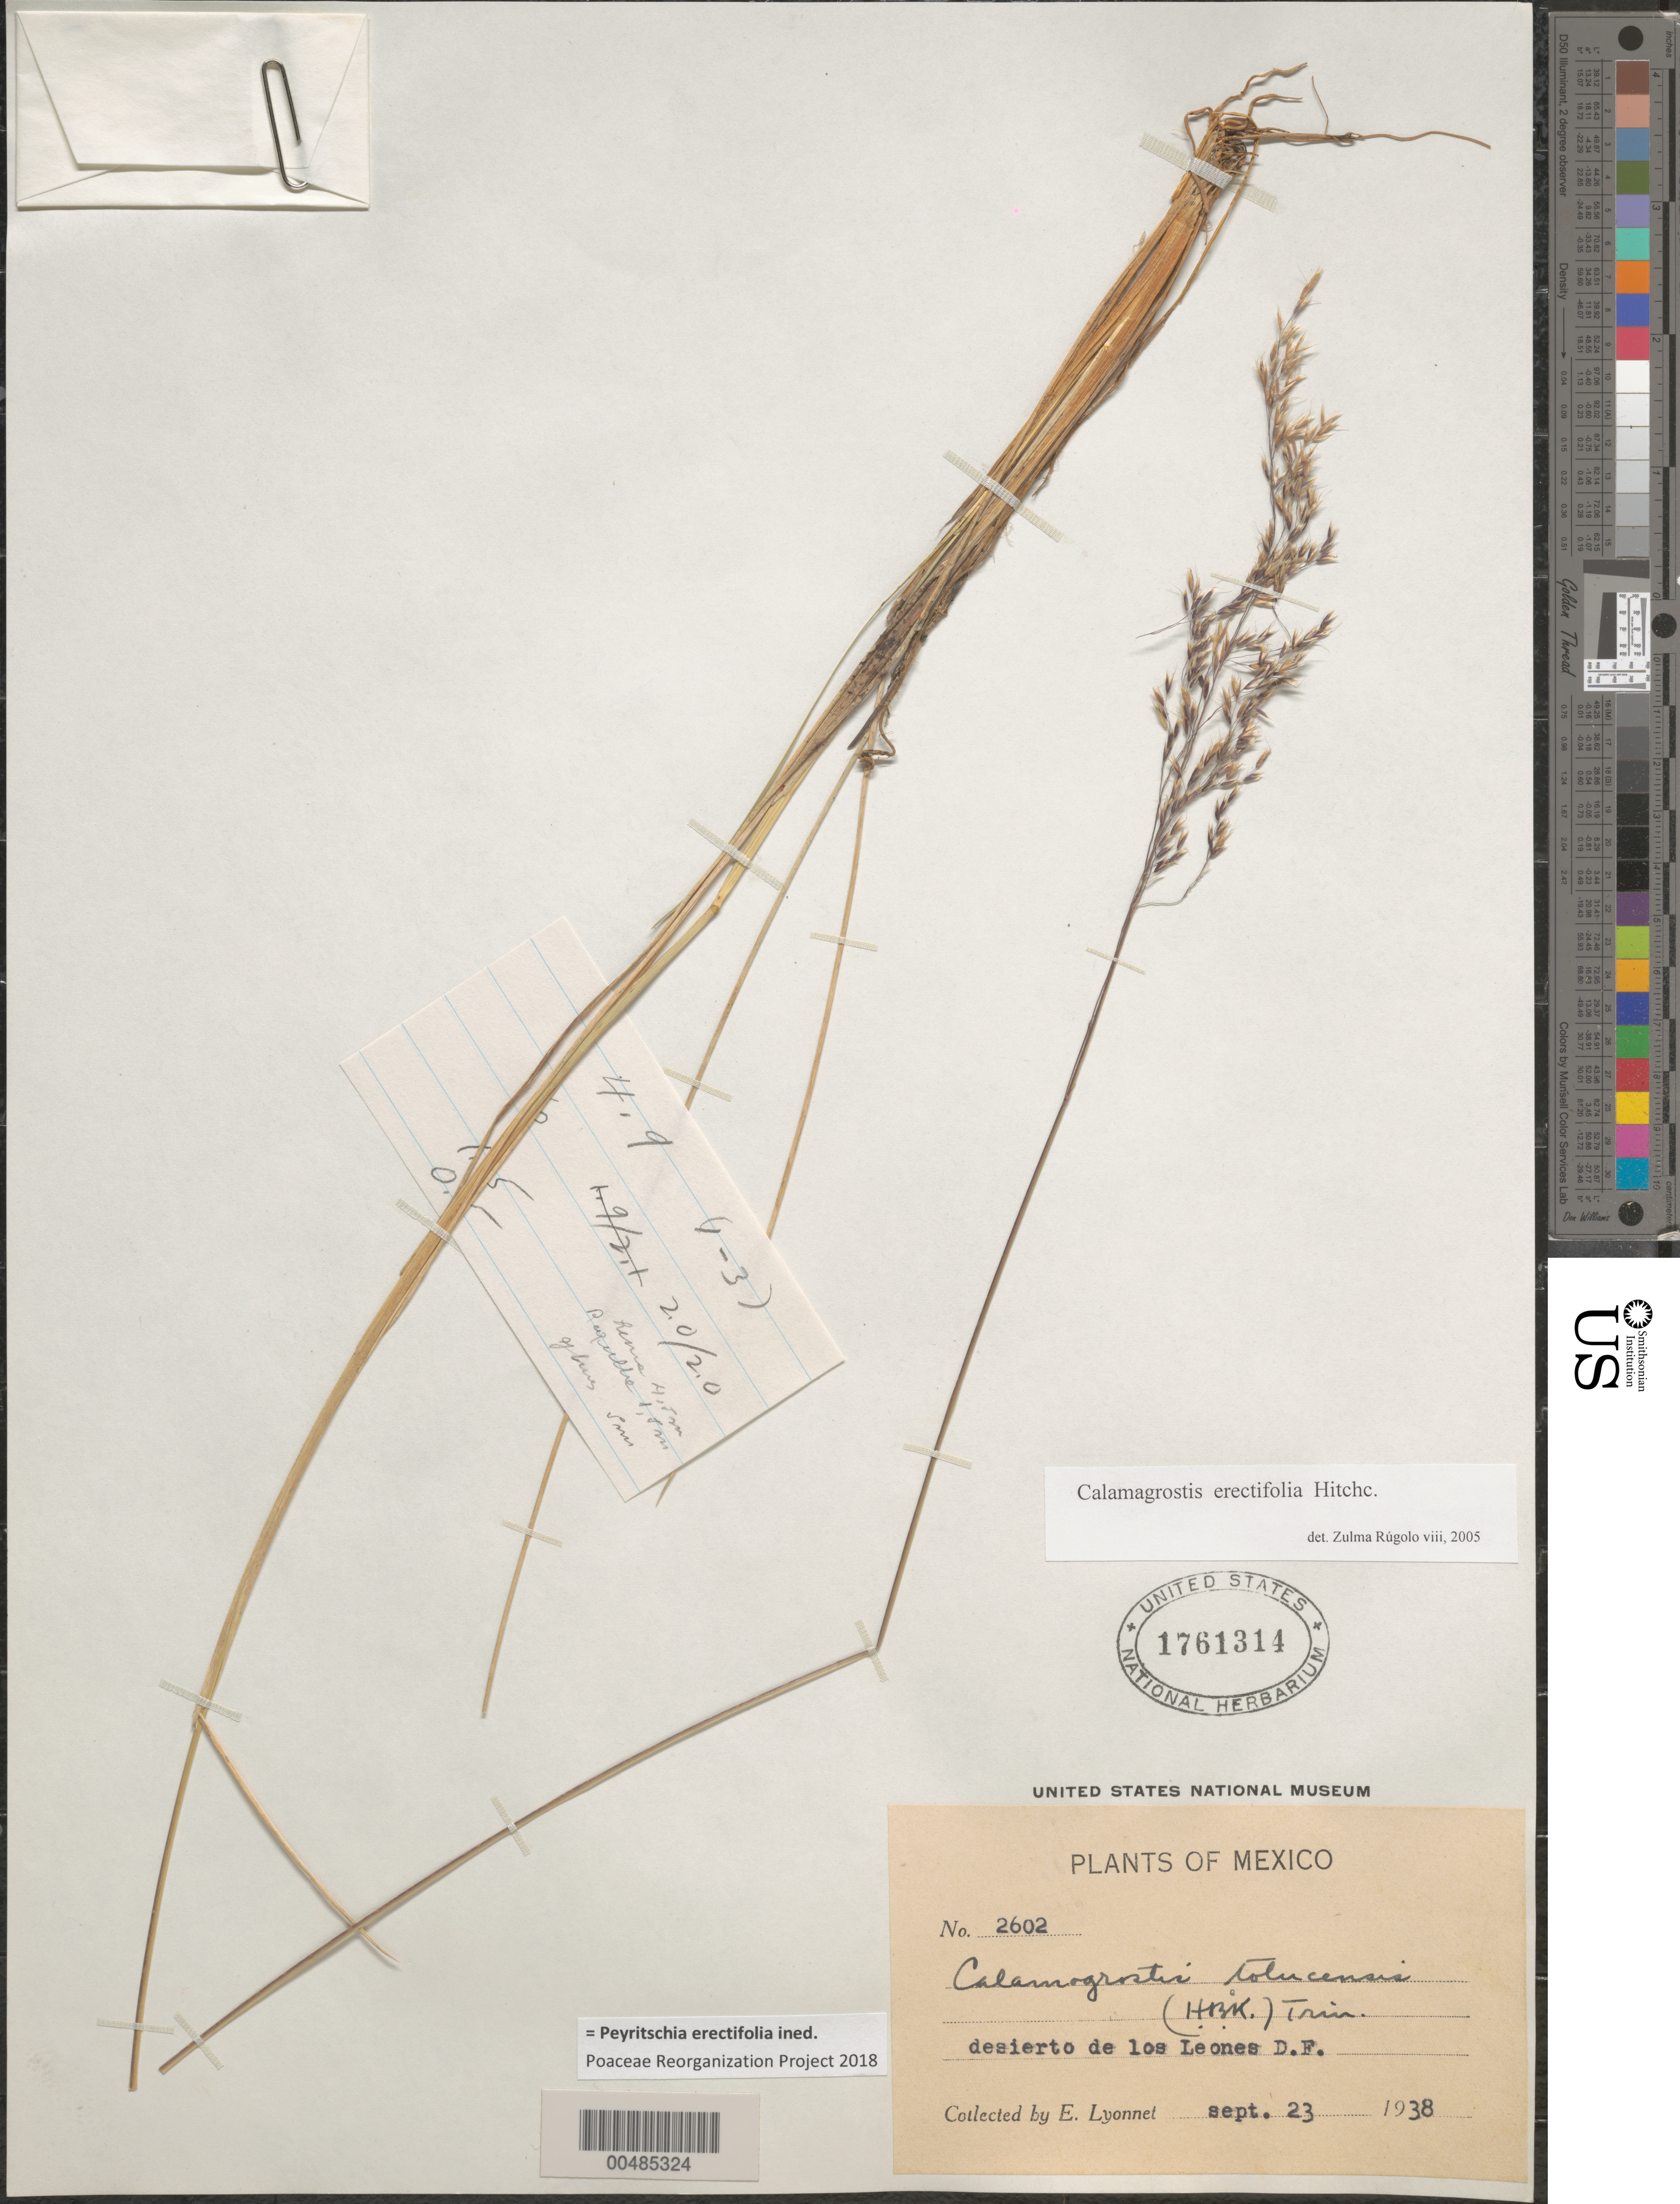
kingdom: Plantae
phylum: Tracheophyta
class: Liliopsida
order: Poales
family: Poaceae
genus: Peyritschia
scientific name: Peyritschia erectifolia ined.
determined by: Poaceae Reorganization Project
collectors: Bro. E. Lyonnet et al.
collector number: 2602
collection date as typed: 23 Sep 1938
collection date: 1938-09-23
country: Mexico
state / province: Distrito Federal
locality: Desierto de Los Leones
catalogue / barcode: US 1761314